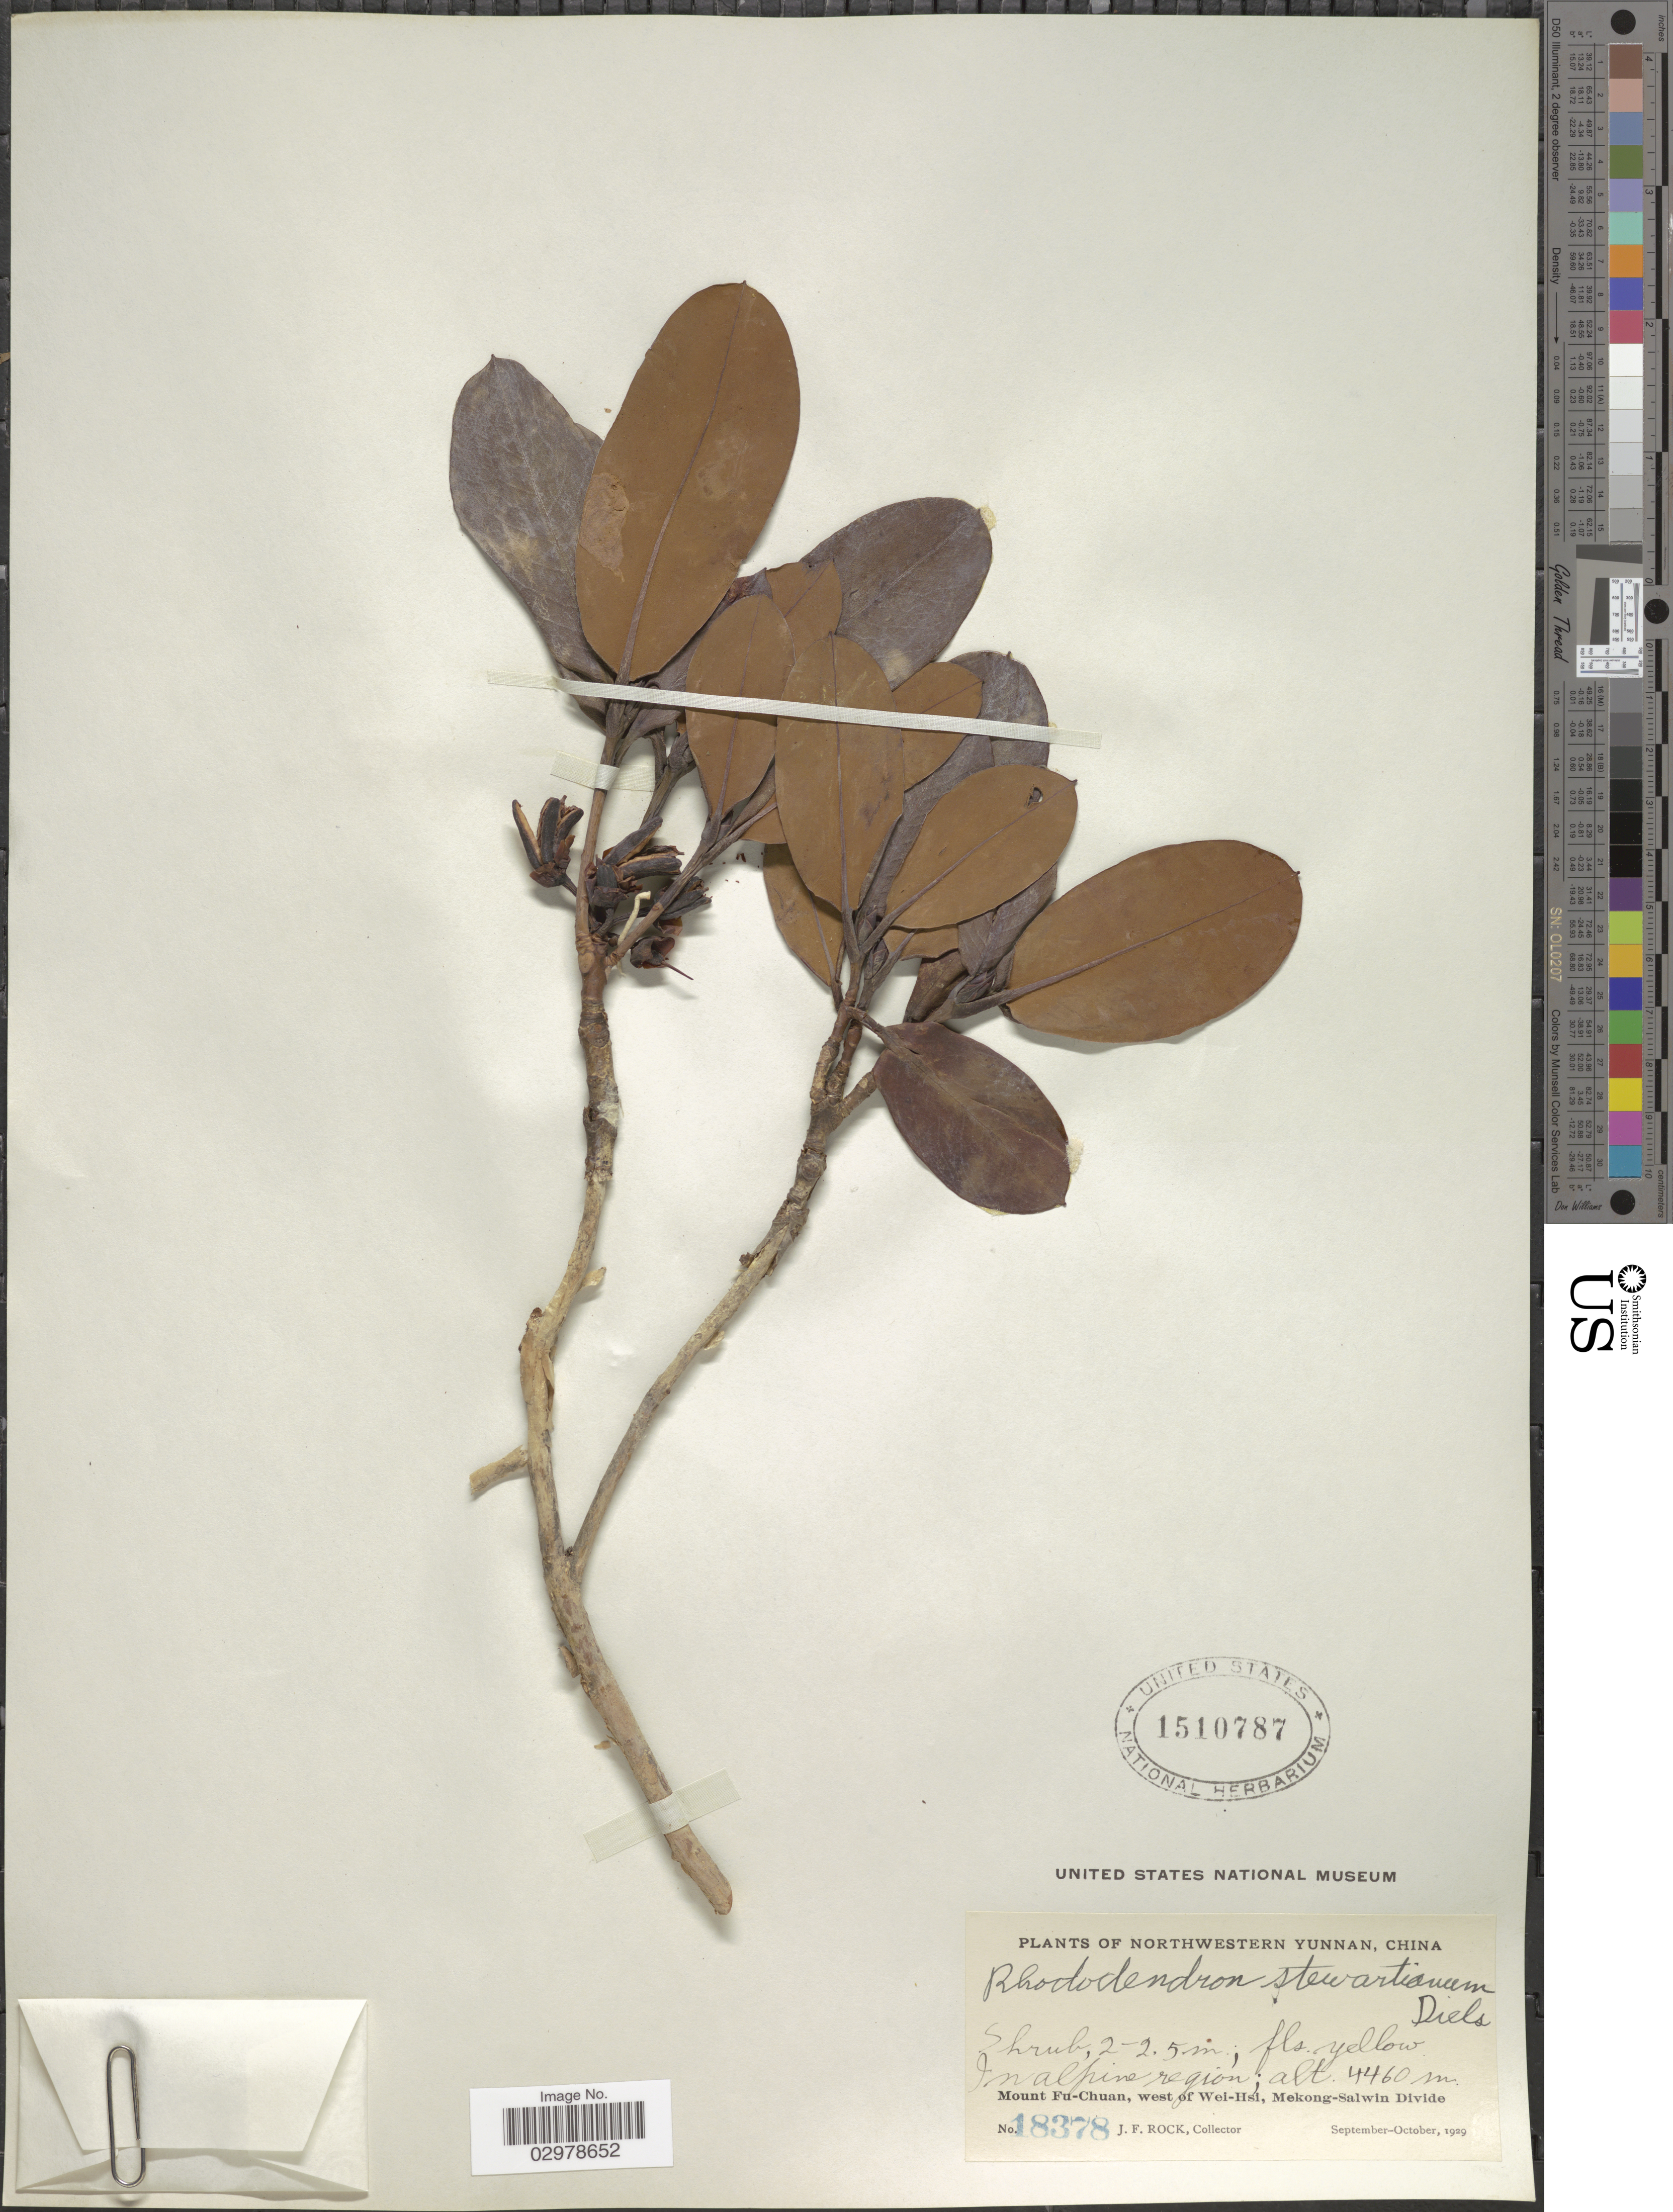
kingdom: Plantae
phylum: Tracheophyta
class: Magnoliopsida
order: Ericales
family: Ericaceae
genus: Rhododendron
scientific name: Rhododendron stewartianum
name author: Diels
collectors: J. Rock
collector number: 18378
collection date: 1929-09/1929-10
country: China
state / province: Yunnan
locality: Northwestern Yunnan. In alpine region. Mount Fu-Chuan, west of Wei-Hsi, Mekong-Salwin Divide.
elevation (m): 4460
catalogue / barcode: US 1510787